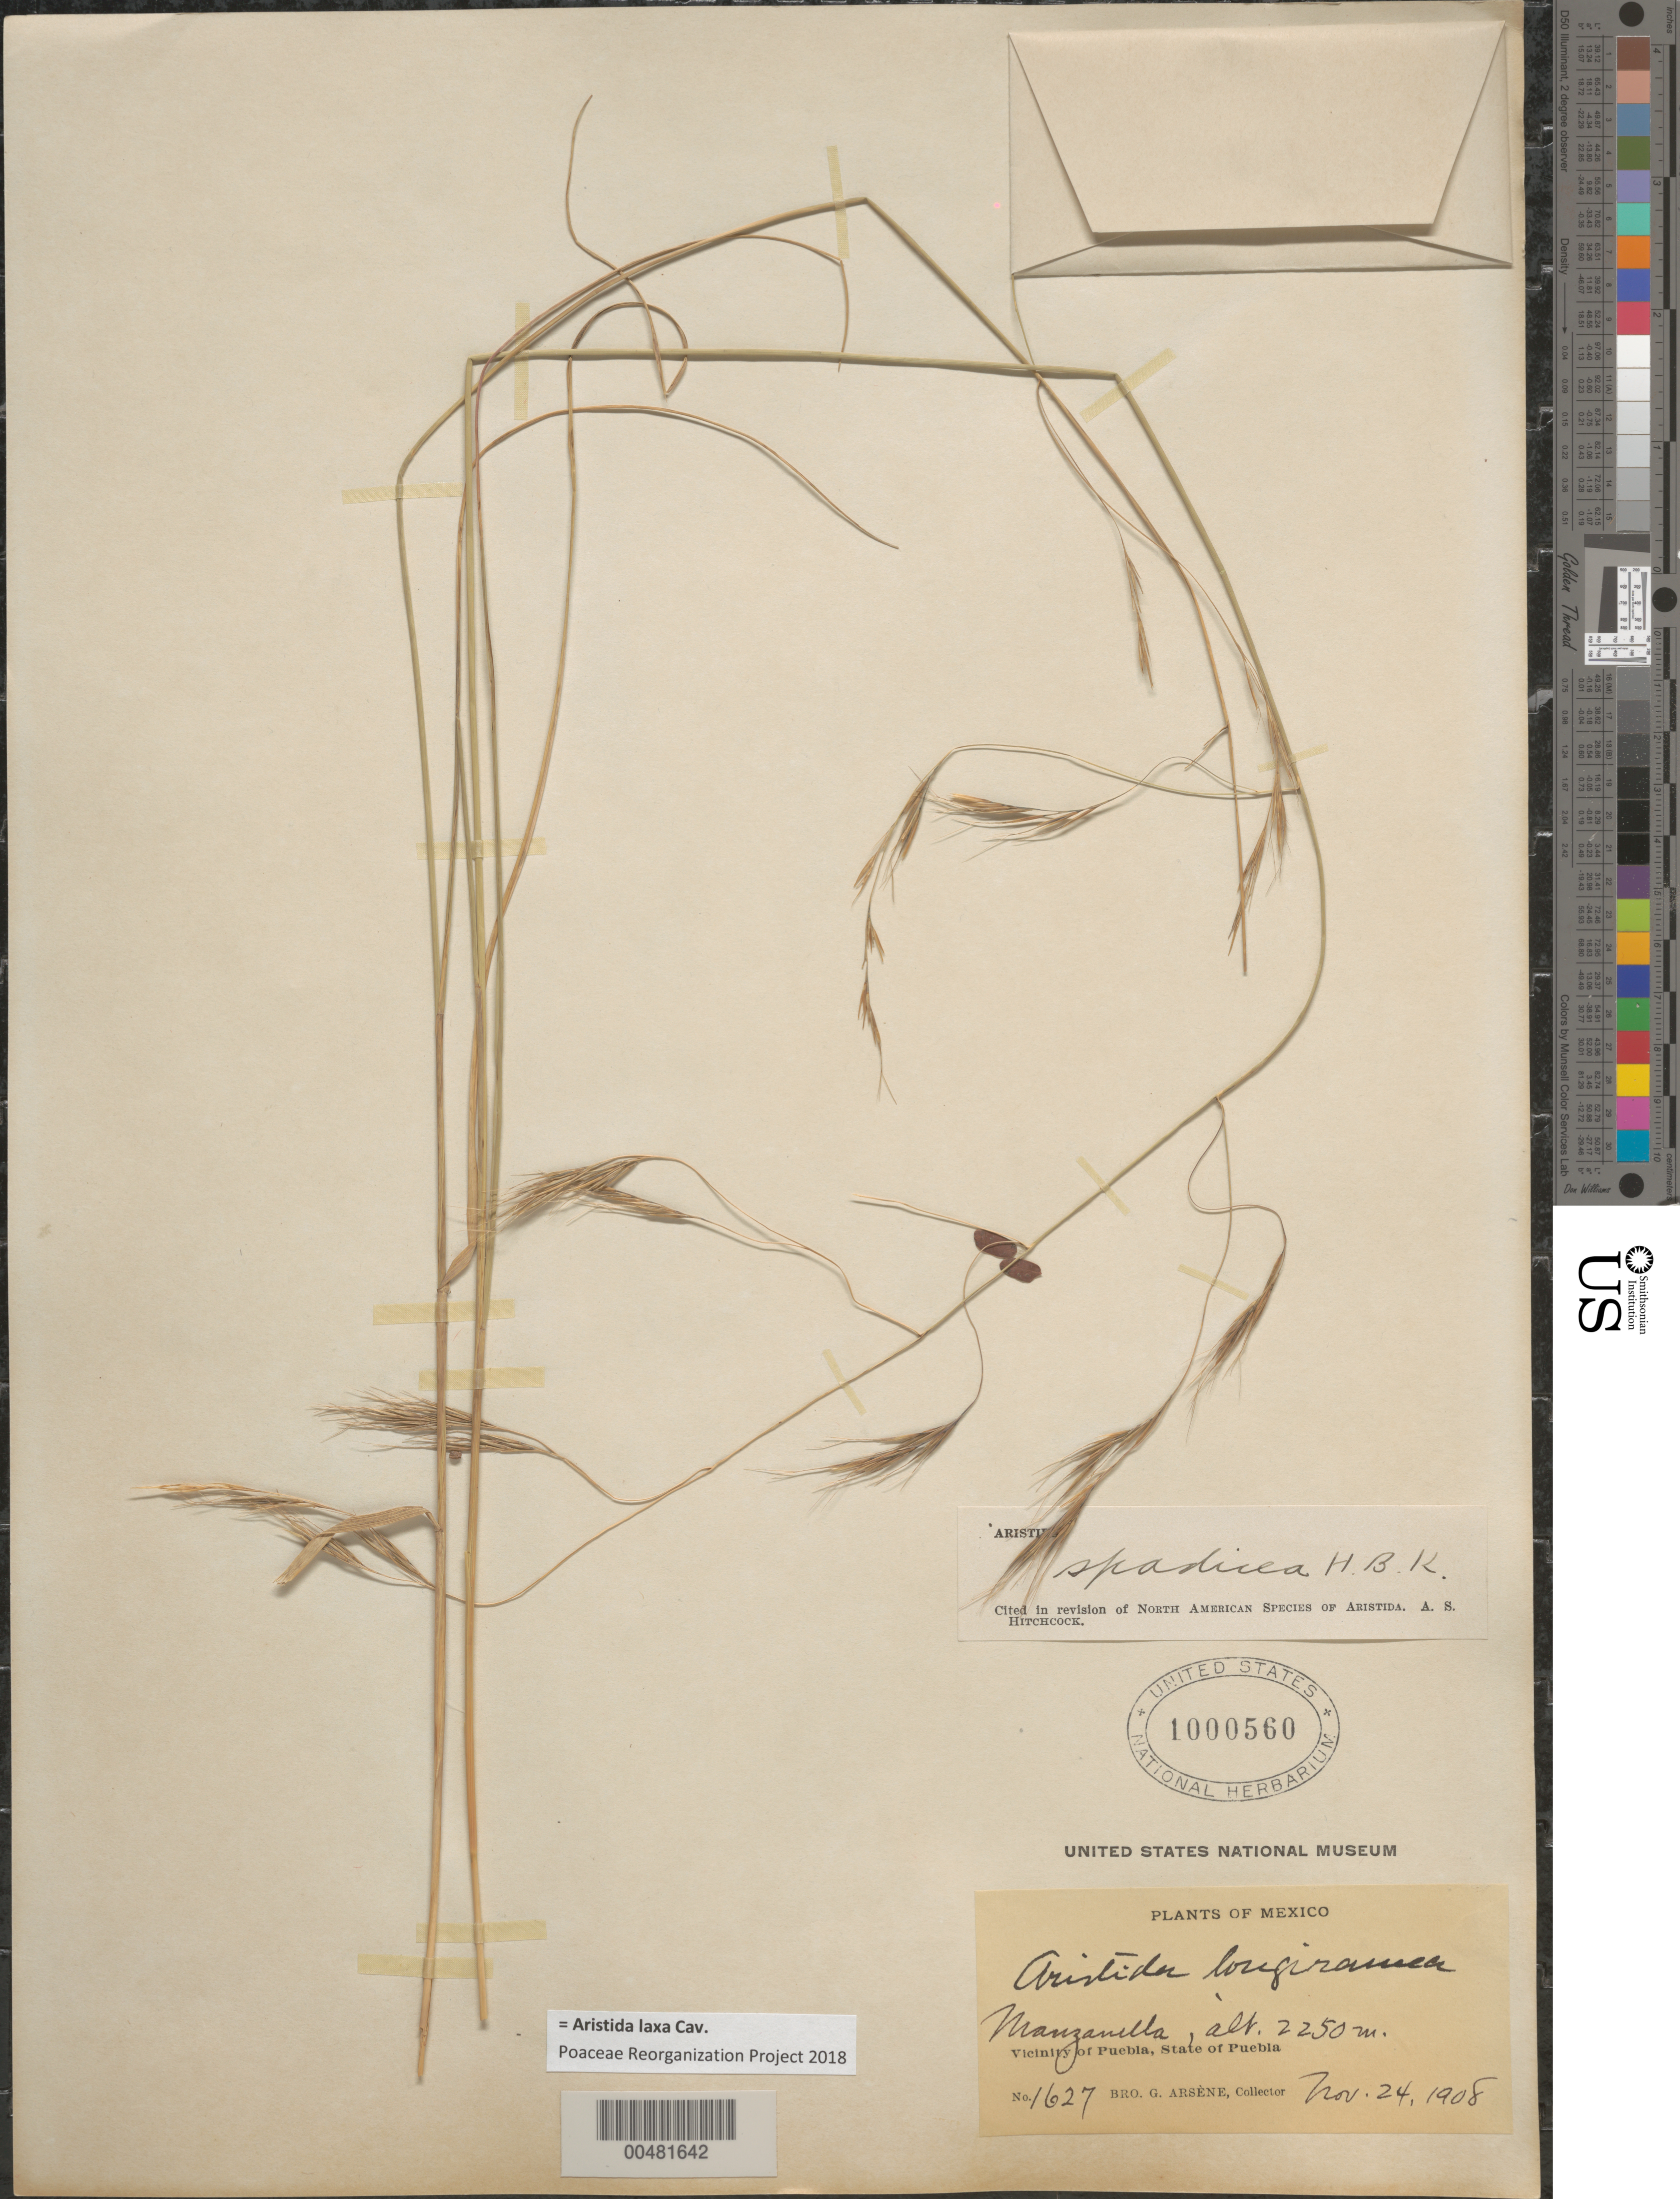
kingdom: Plantae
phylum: Tracheophyta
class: Liliopsida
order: Poales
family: Poaceae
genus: Aristida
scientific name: Aristida laxa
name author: Cav.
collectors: Bro. G. Arsène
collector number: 1627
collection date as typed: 24 Nov 1908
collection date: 1908-11-24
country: Mexico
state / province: Puebla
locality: Manzanilla, vicinity of Puebla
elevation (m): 2250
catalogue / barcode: US 1000560